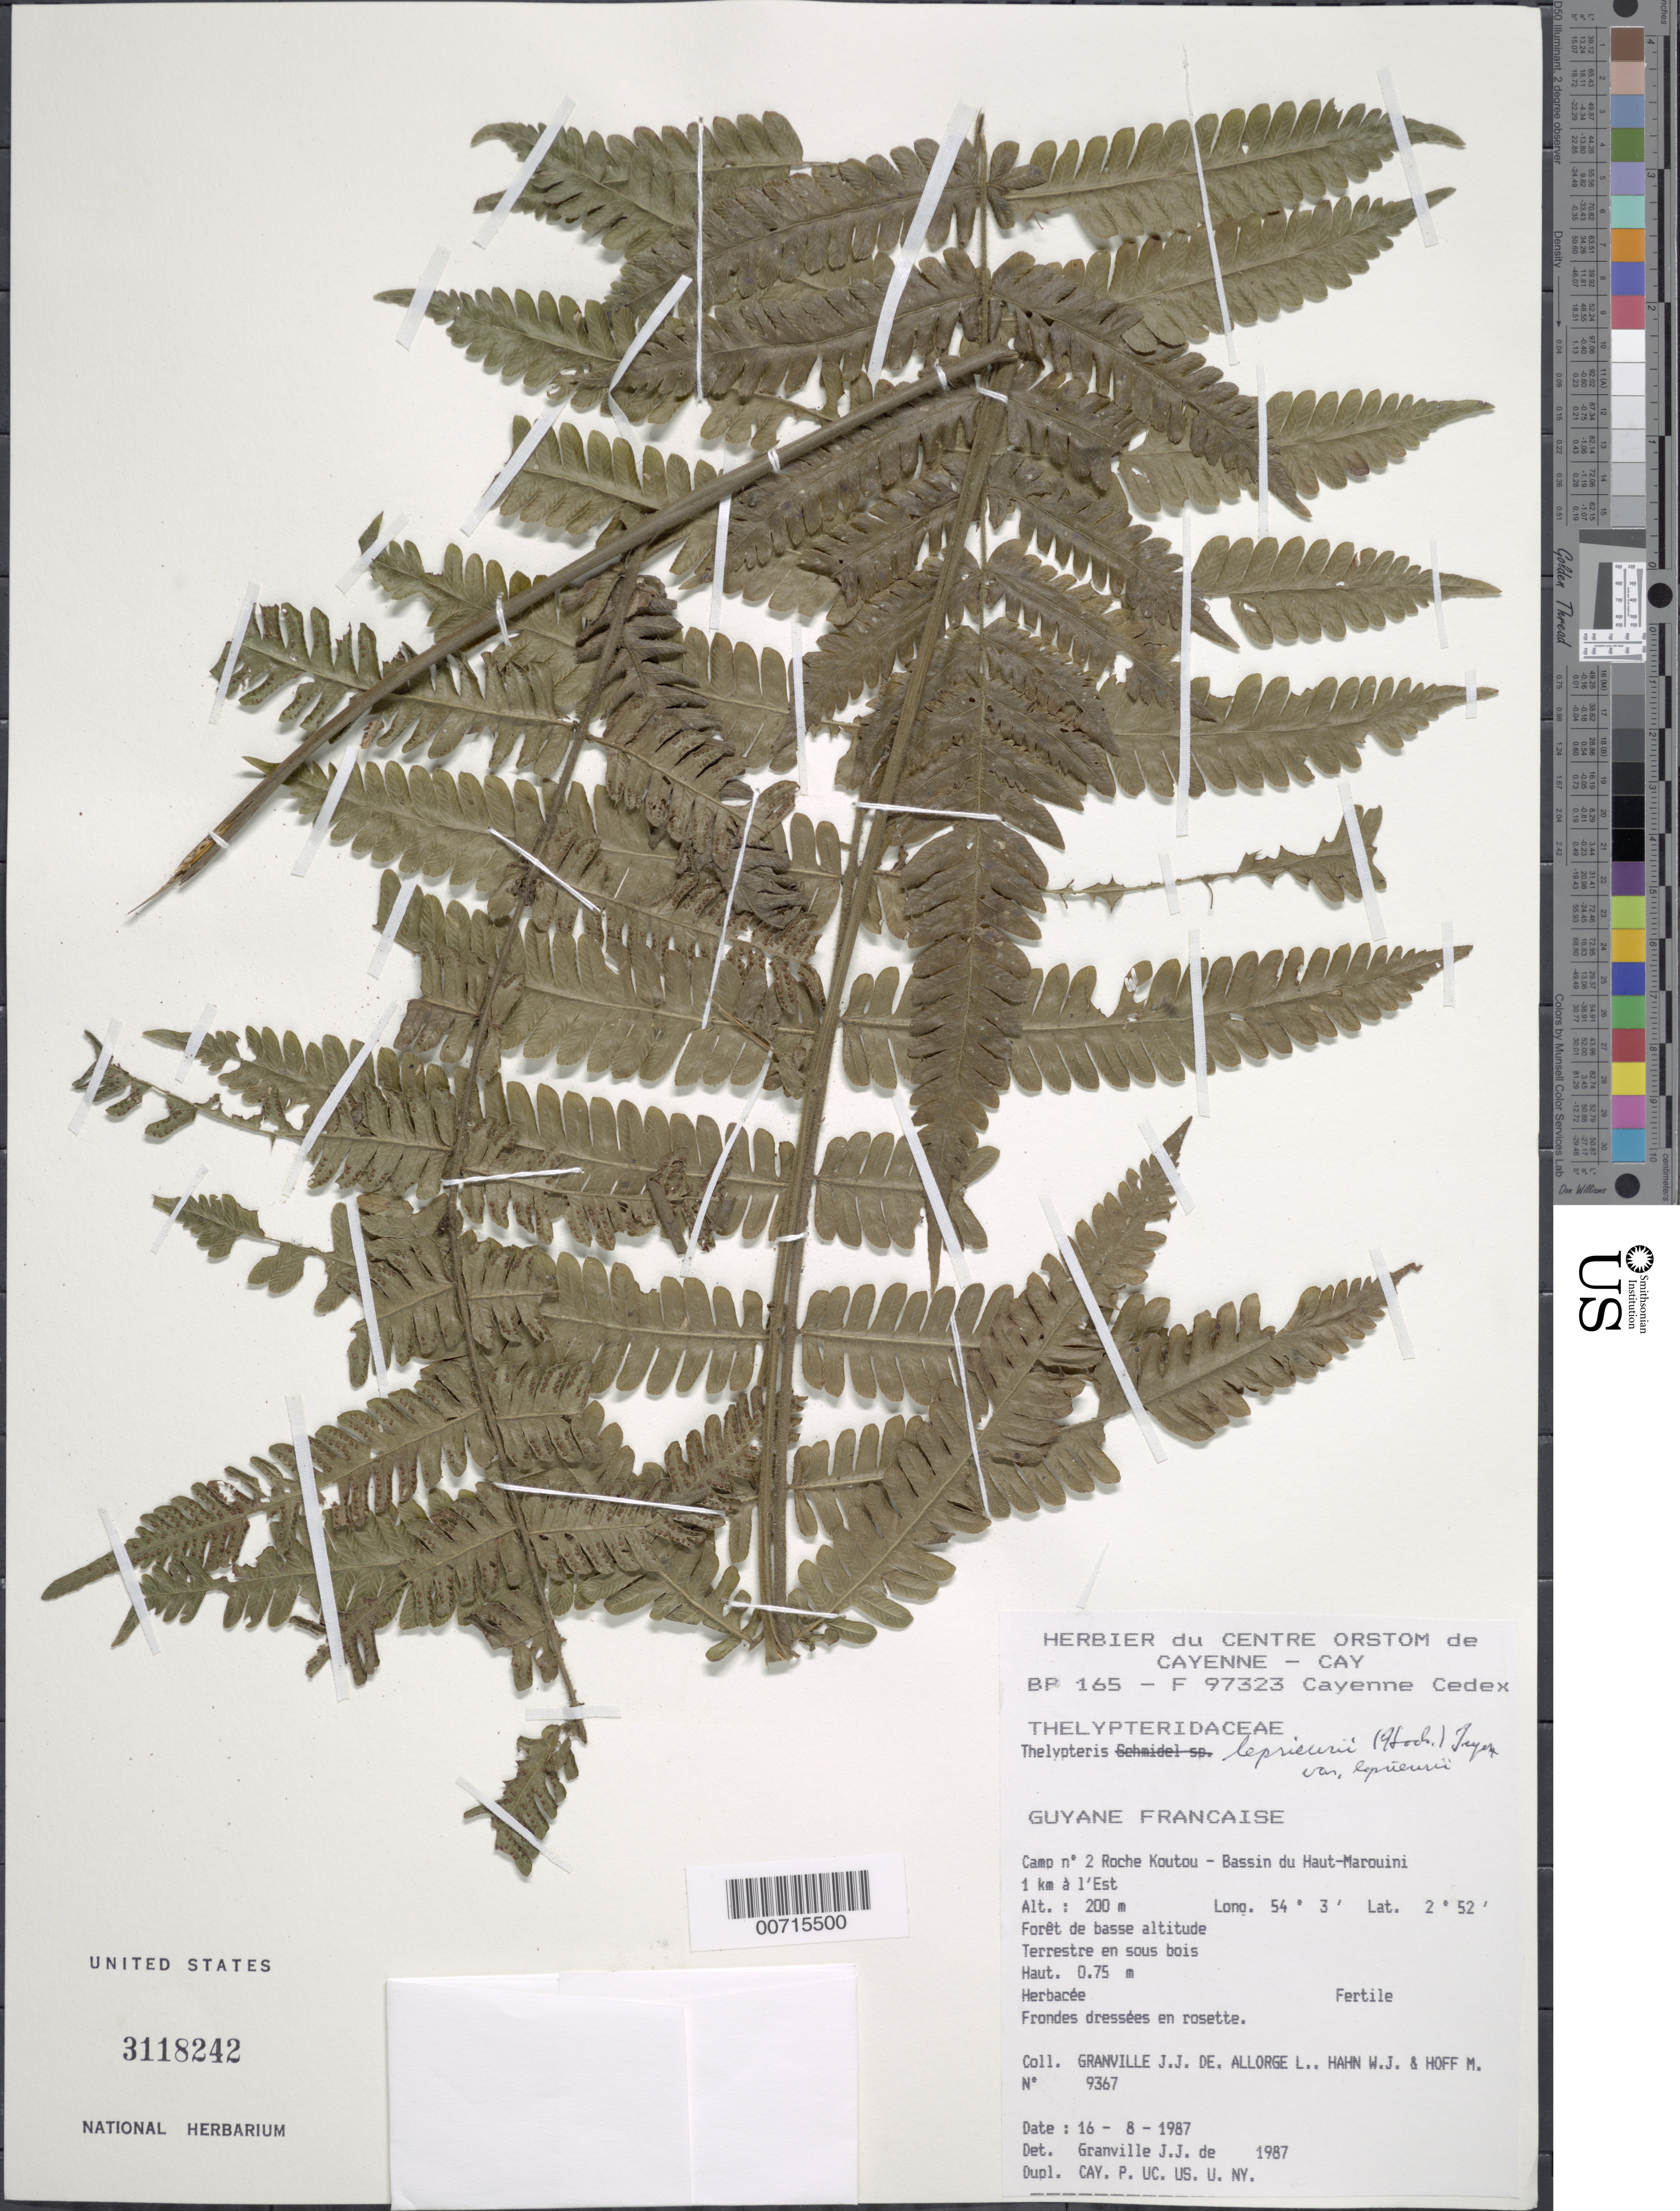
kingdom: Plantae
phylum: Tracheophyta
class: Polypodiopsida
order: Polypodiales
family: Thelypteridaceae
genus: Steiropteris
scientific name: Steiropteris leprieurii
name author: (Hook. f.) Pic. Serm.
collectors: J.-J. de Granville, L. Allorge, W. J. Hahn & M. Hoff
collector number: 9367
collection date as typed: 16-Aug-87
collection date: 1987-08-16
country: French Guiana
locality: Roche Koutou, Bassin du Haut-Marouini, 1 km a l'Est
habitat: Low forest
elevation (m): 200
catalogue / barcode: US 3118242